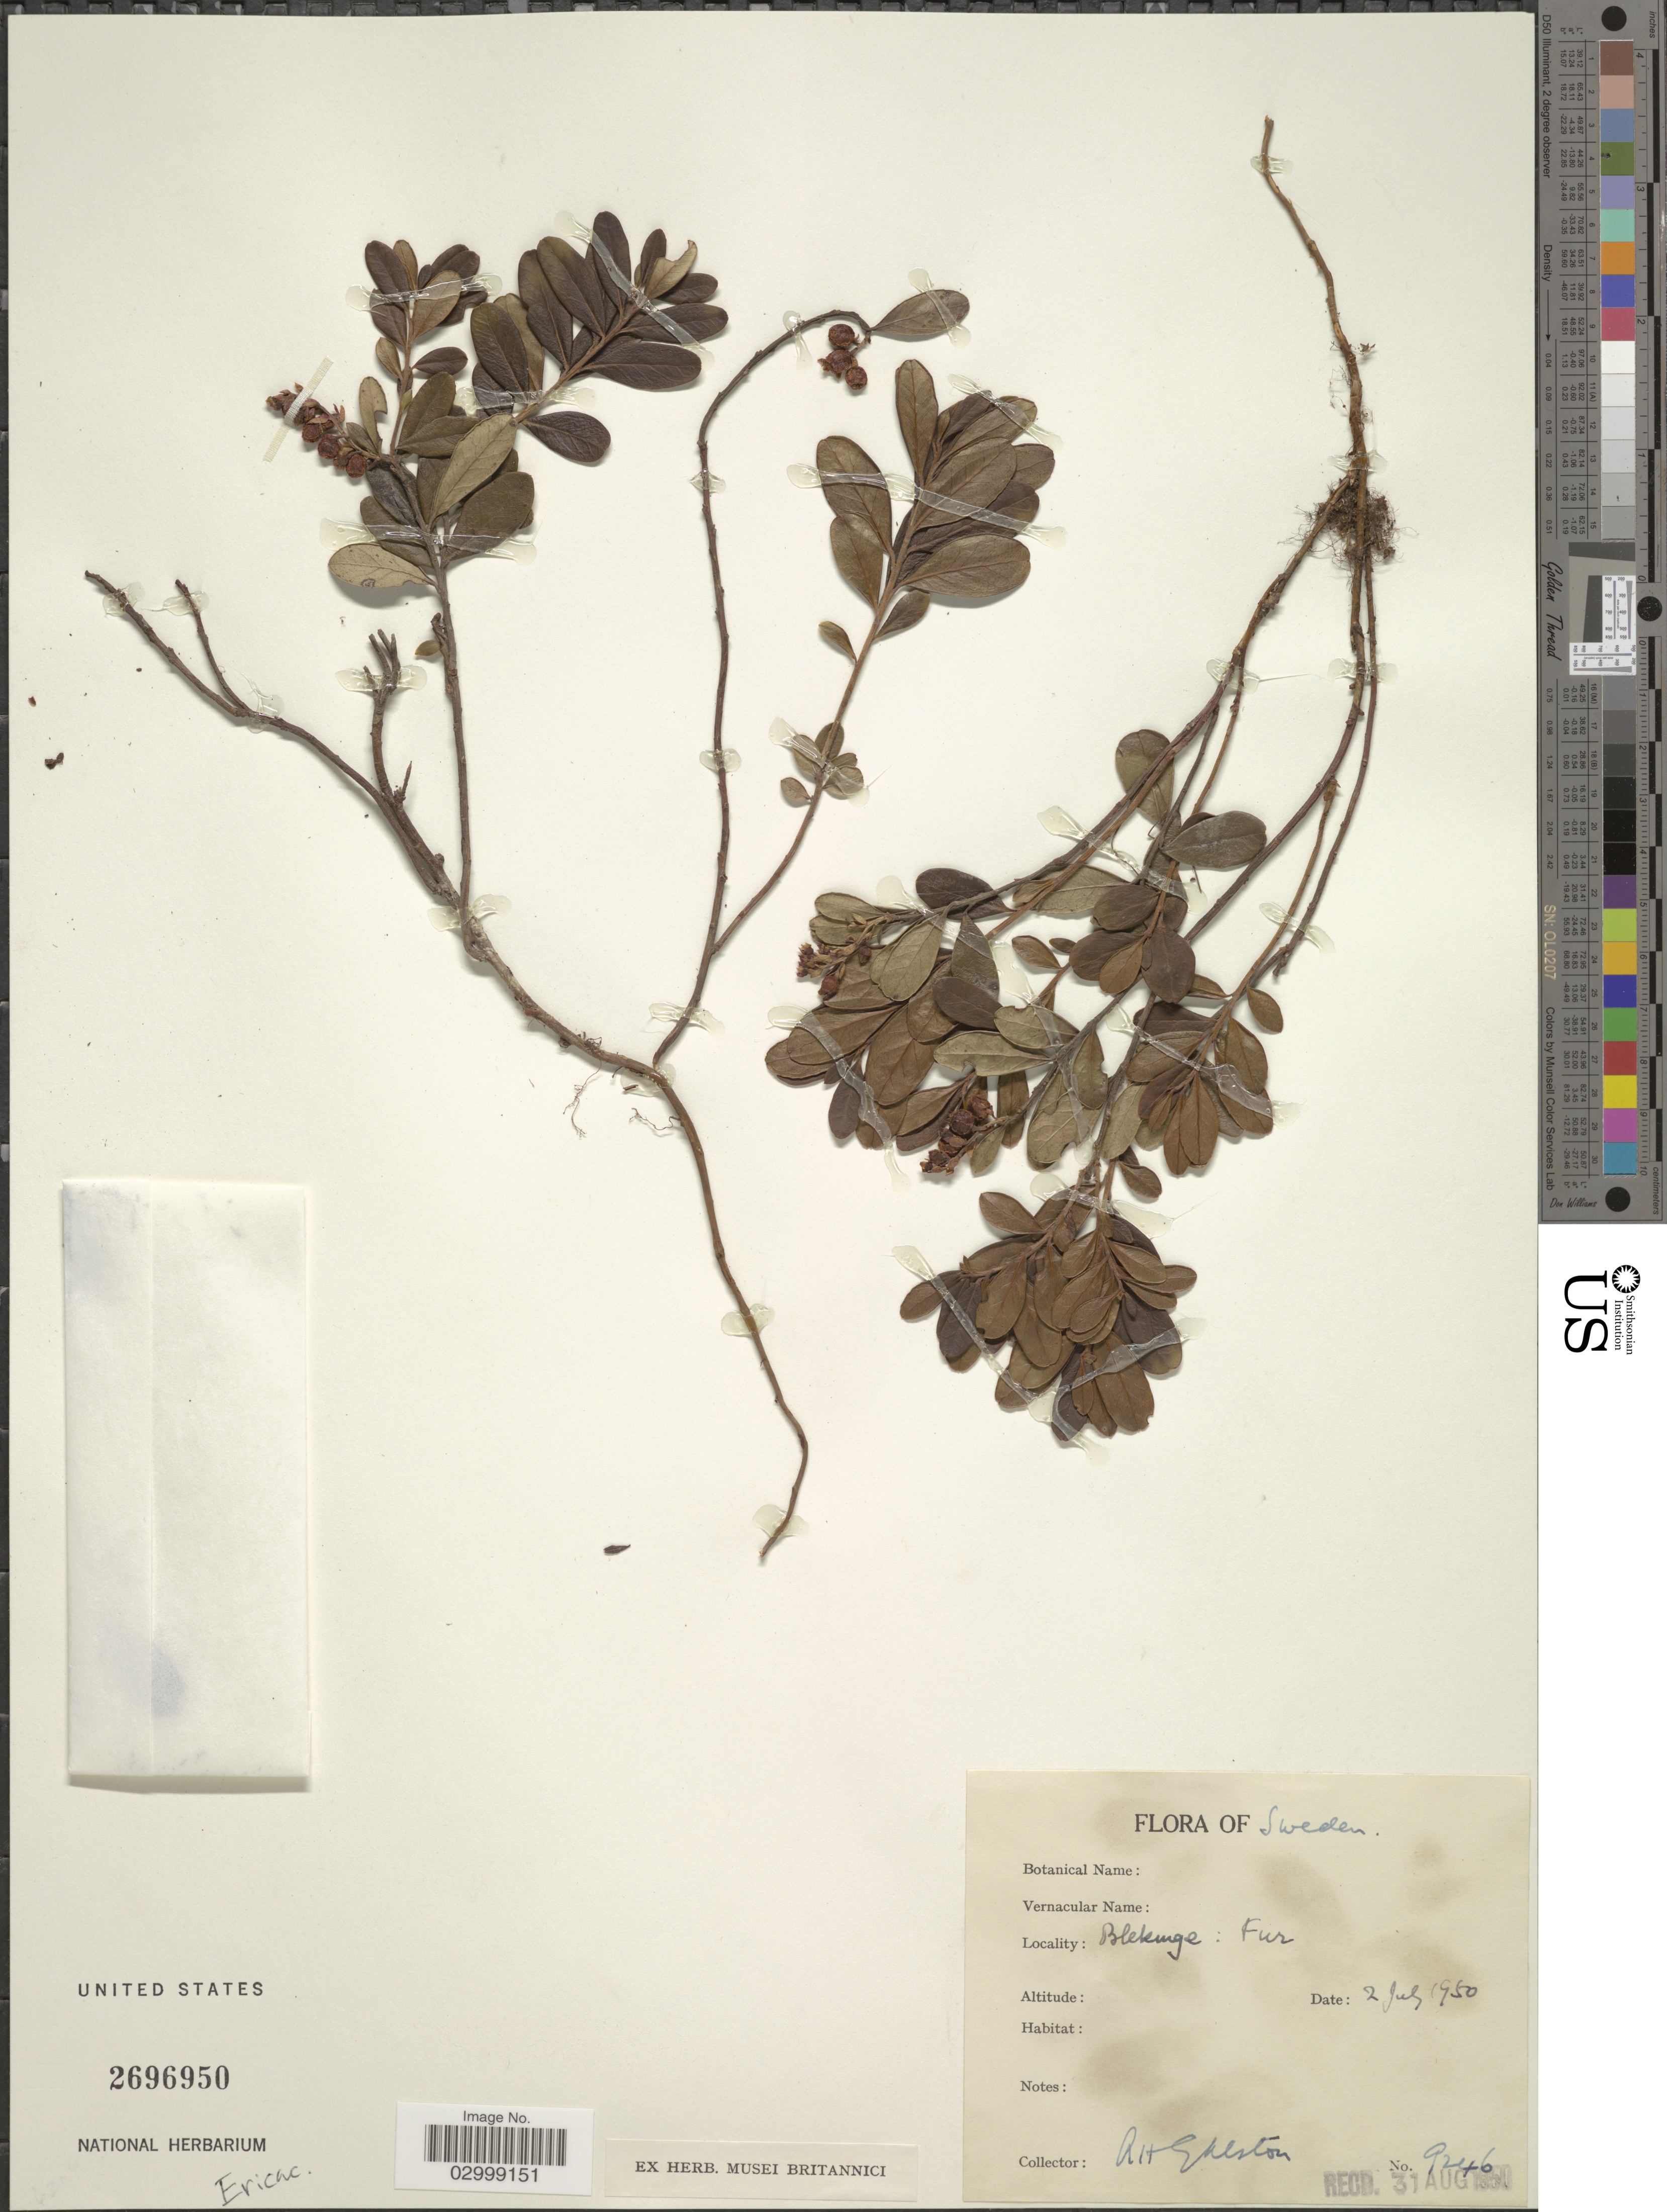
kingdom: Plantae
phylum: Tracheophyta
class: Magnoliopsida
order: Ericales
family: Ericaceae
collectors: R. Ehlston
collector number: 9246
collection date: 1950-07-02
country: Sweden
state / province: Blekinge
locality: Sweden, Blekinge: Fur.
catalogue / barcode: US 2696950